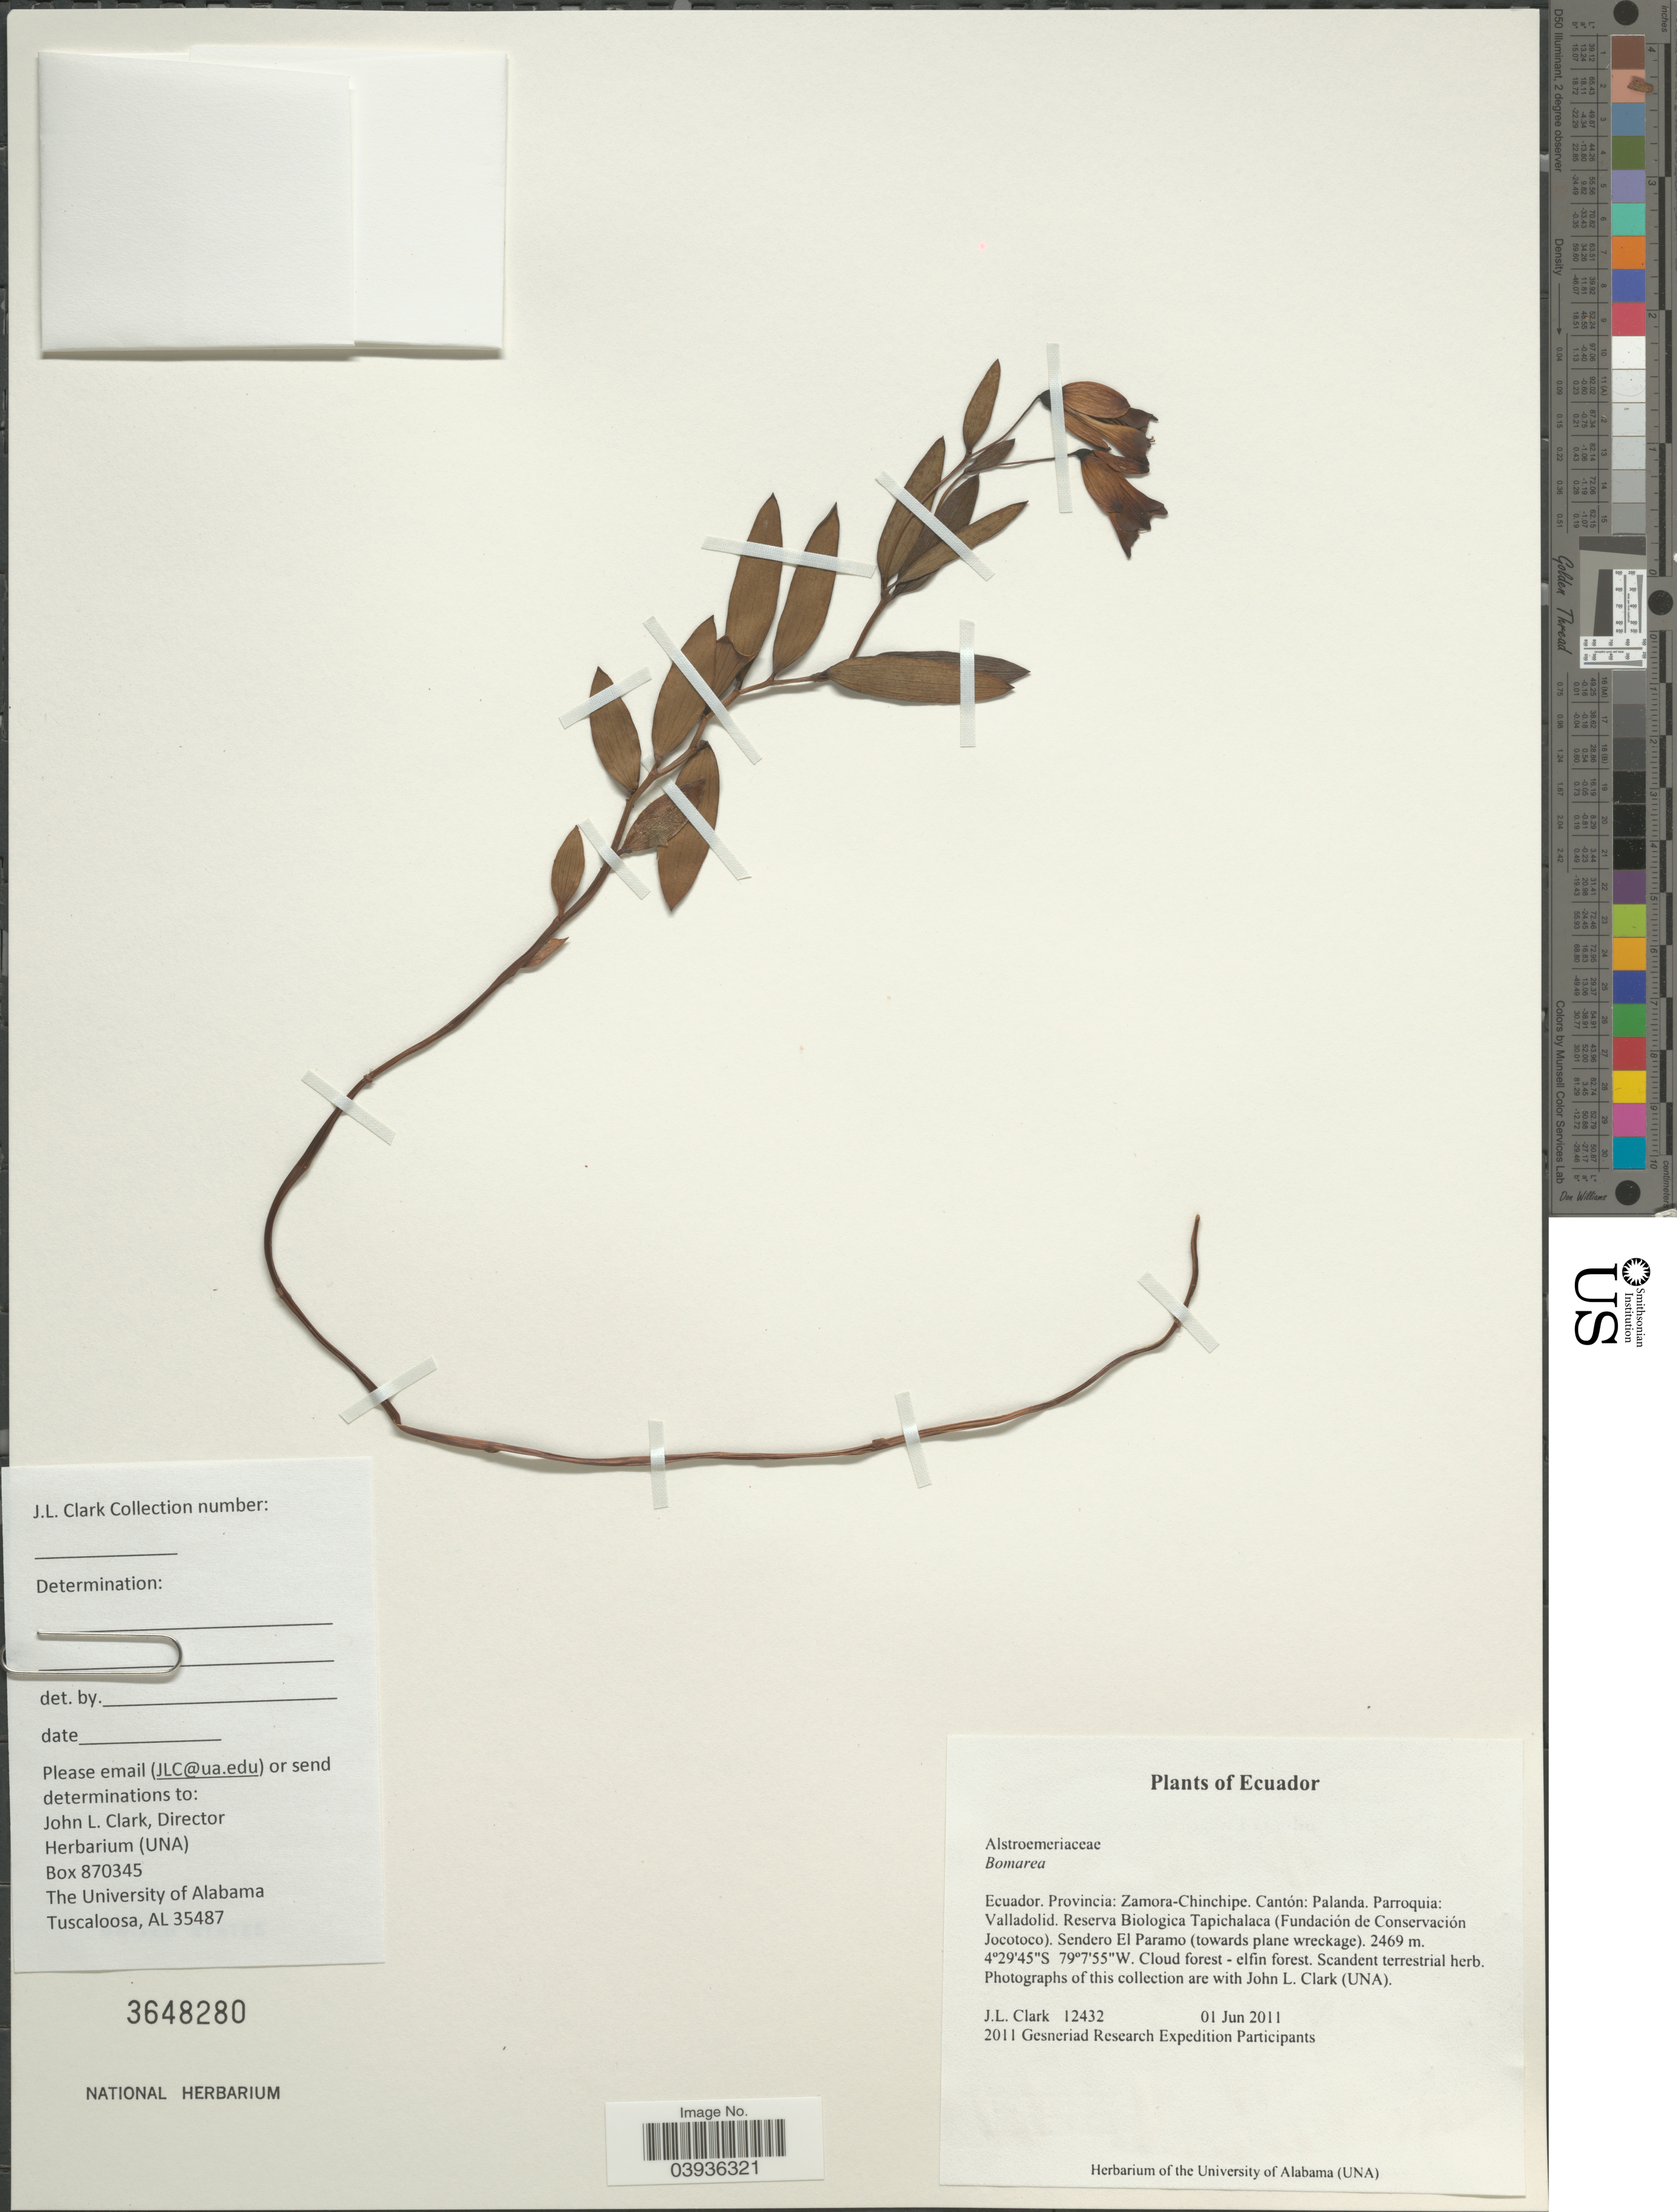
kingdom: Plantae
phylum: Tracheophyta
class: Liliopsida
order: Liliales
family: Alstroemeriaceae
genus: Bomarea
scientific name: Bomarea sp.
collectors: J. L. Clark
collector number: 12432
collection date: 2011-06-01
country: Ecuador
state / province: Zamora-Chinchipe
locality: Cantón: Palanda. Parroquia: Valladolid. Reserva Biologica Tapichalaca (Fundación de Conservación Jocotoco). Sendero El Paramo (towards plane wreckage).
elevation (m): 2469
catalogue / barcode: US 3648280